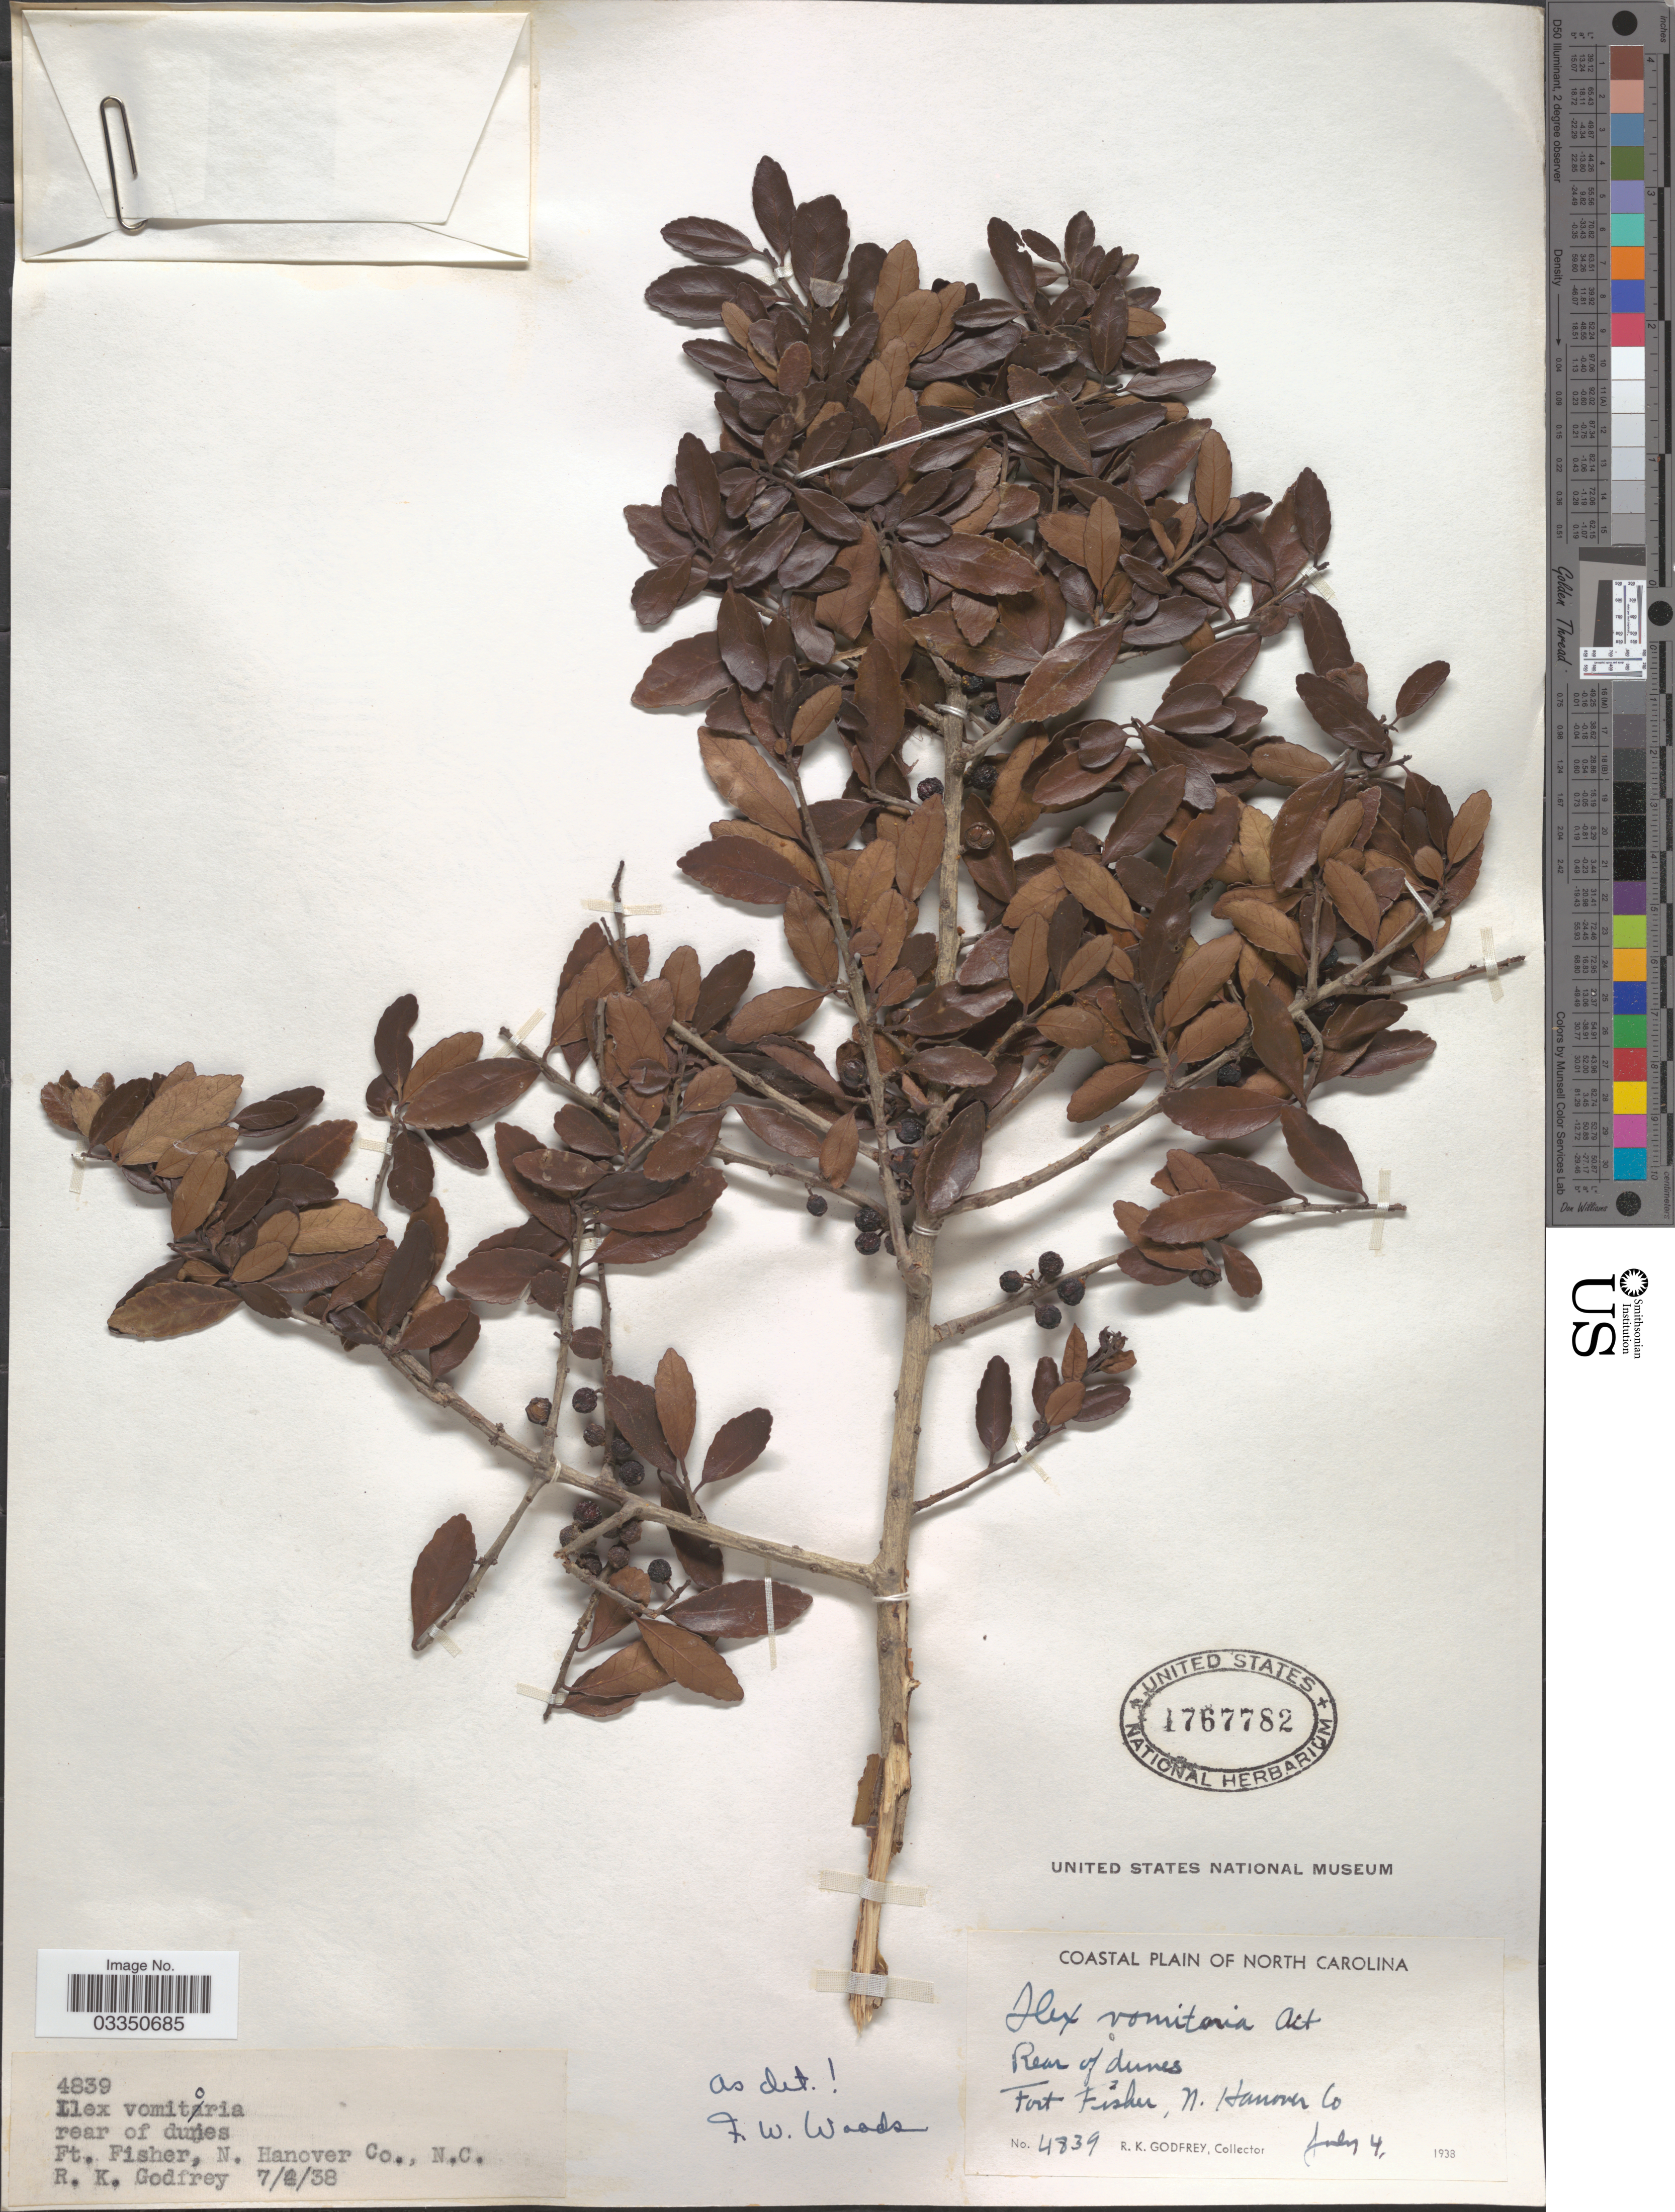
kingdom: Plantae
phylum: Tracheophyta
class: Magnoliopsida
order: Aquifoliales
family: Aquifoliaceae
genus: Ilex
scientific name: Ilex vomitoria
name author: Aiton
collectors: R. K. Godfrey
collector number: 4839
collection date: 1938-07-04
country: United States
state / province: North Carolina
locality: Coastal Plain of North Carolina. Ft. Fisher, N. Hanover Co.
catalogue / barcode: US 1767782